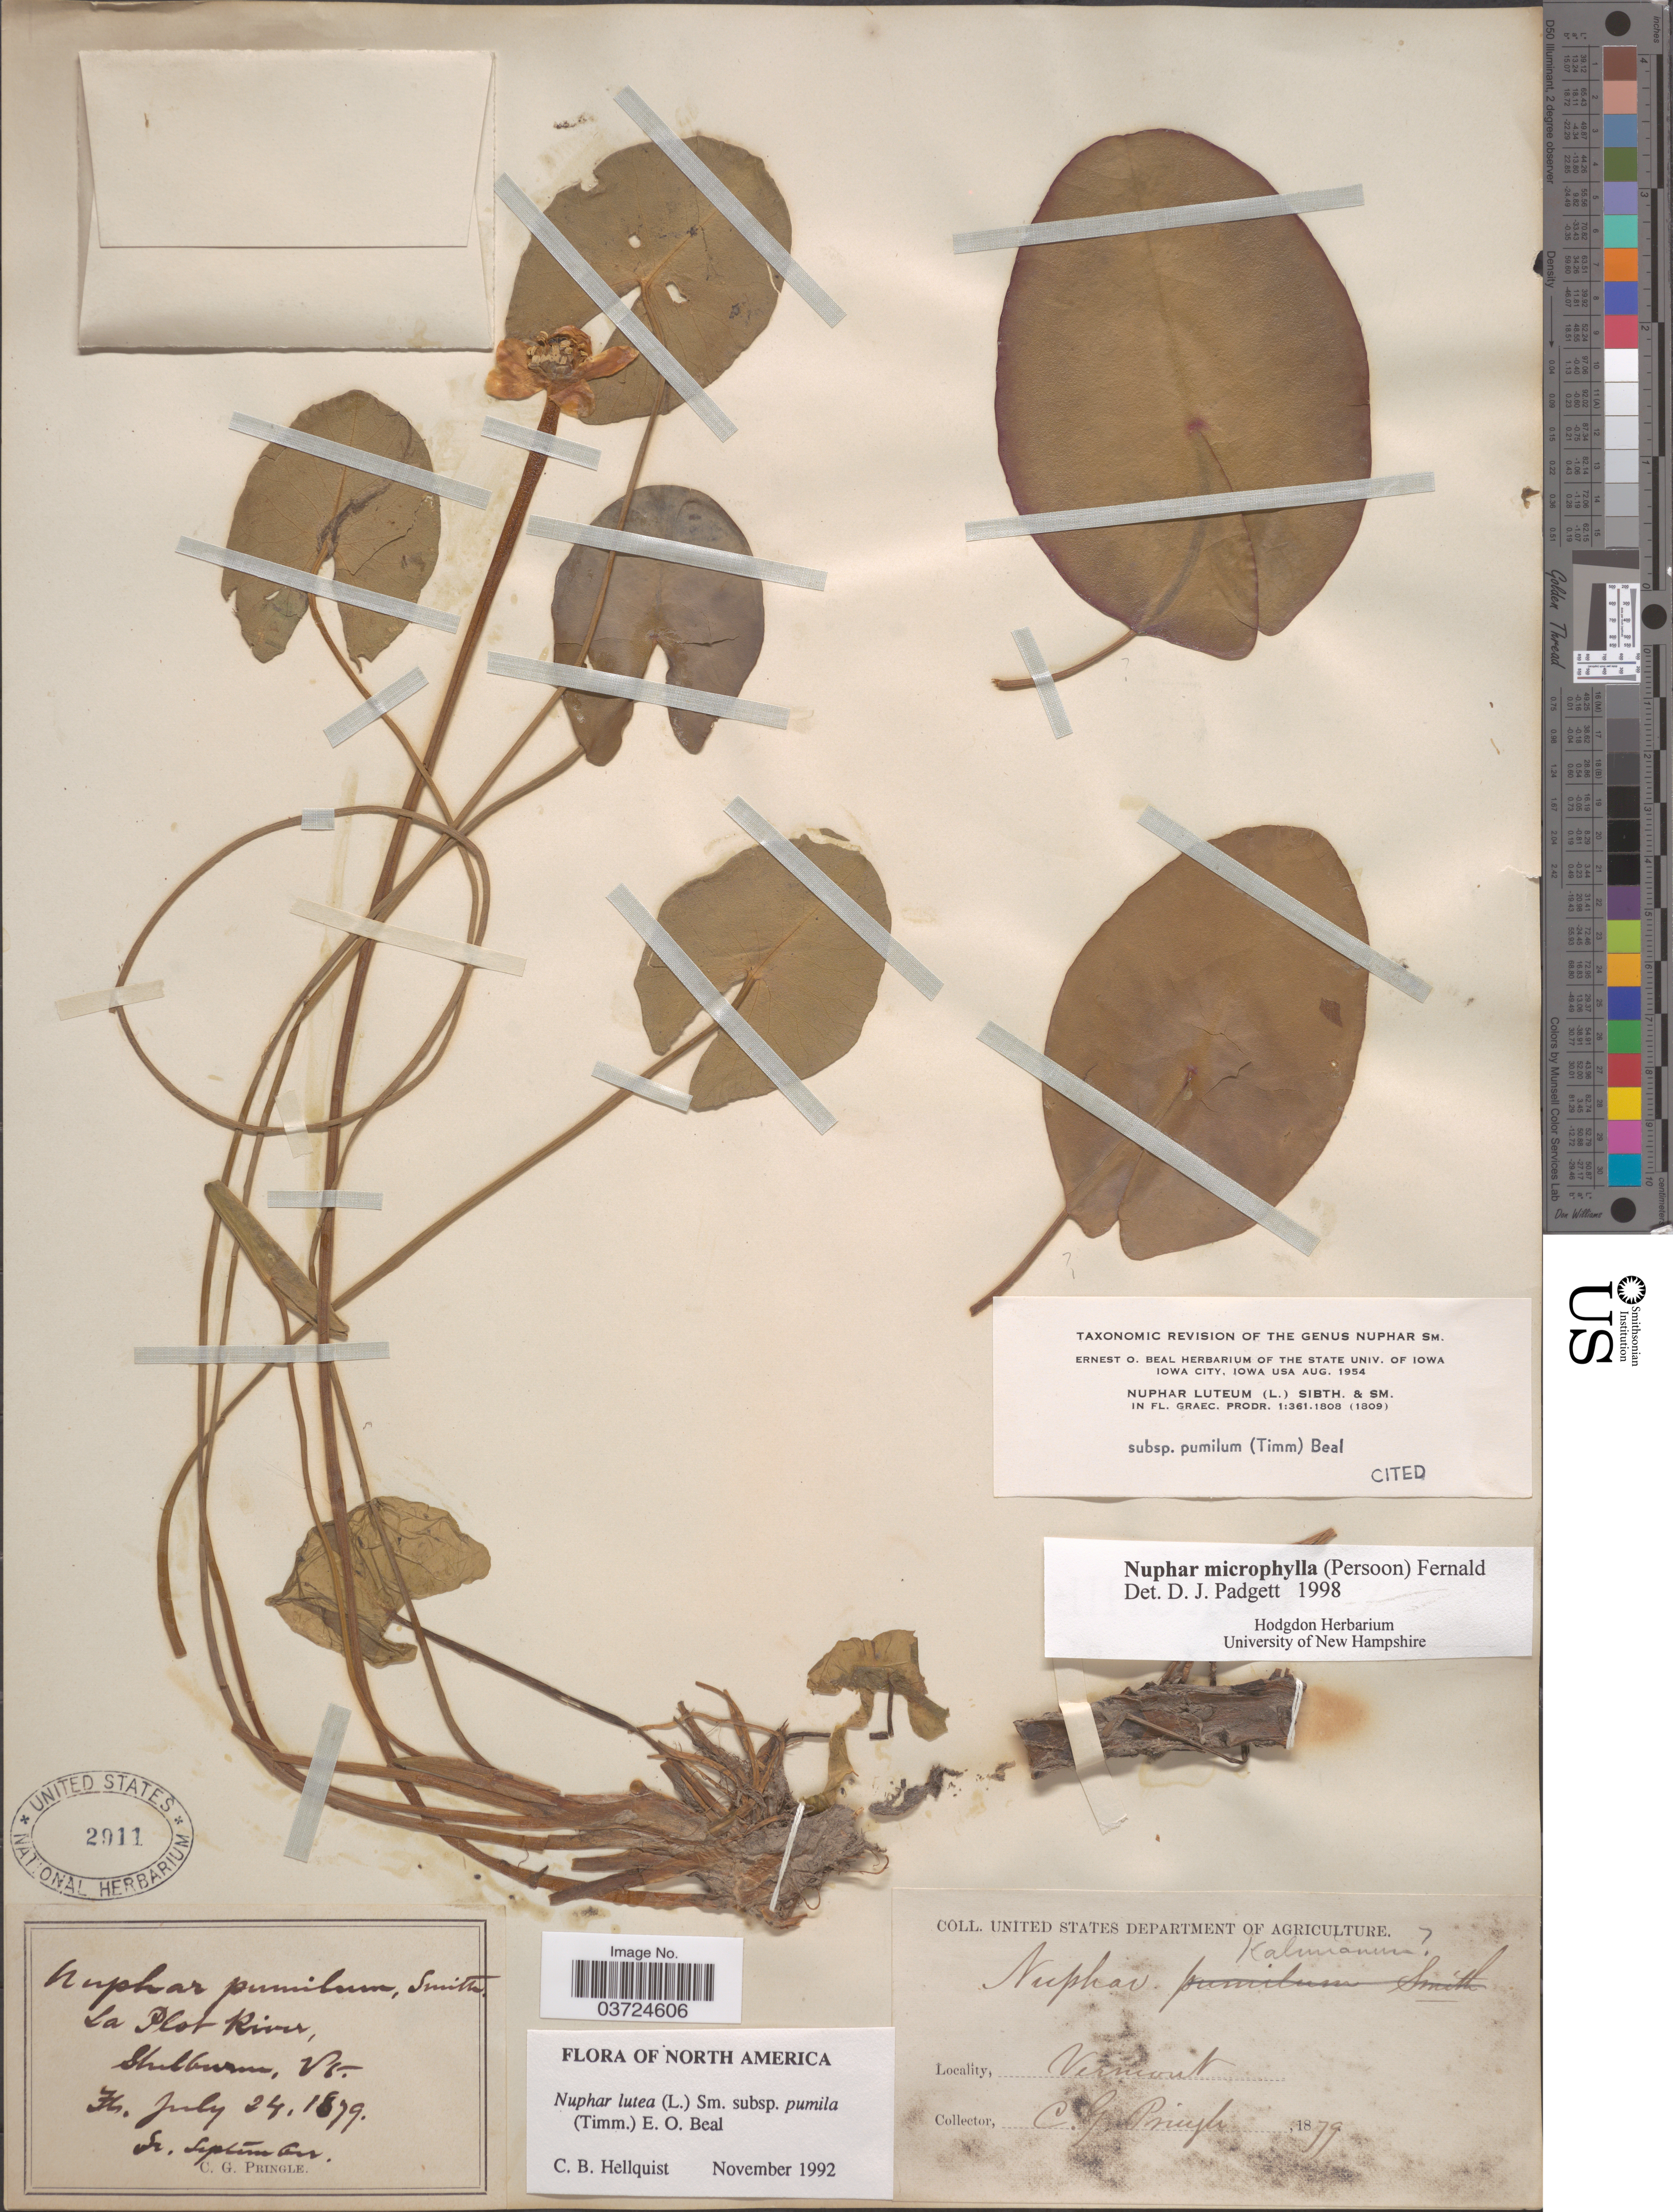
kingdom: Plantae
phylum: Tracheophyta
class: Magnoliopsida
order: Nymphaeales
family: Nymphaeaceae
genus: Nuphar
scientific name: Nuphar microphylla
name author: (Pers.) Fernald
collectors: C. G. Pringle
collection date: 1879-07-24/1879-09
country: United States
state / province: Vermont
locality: la Plot River. Shelburne.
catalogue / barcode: US 2911